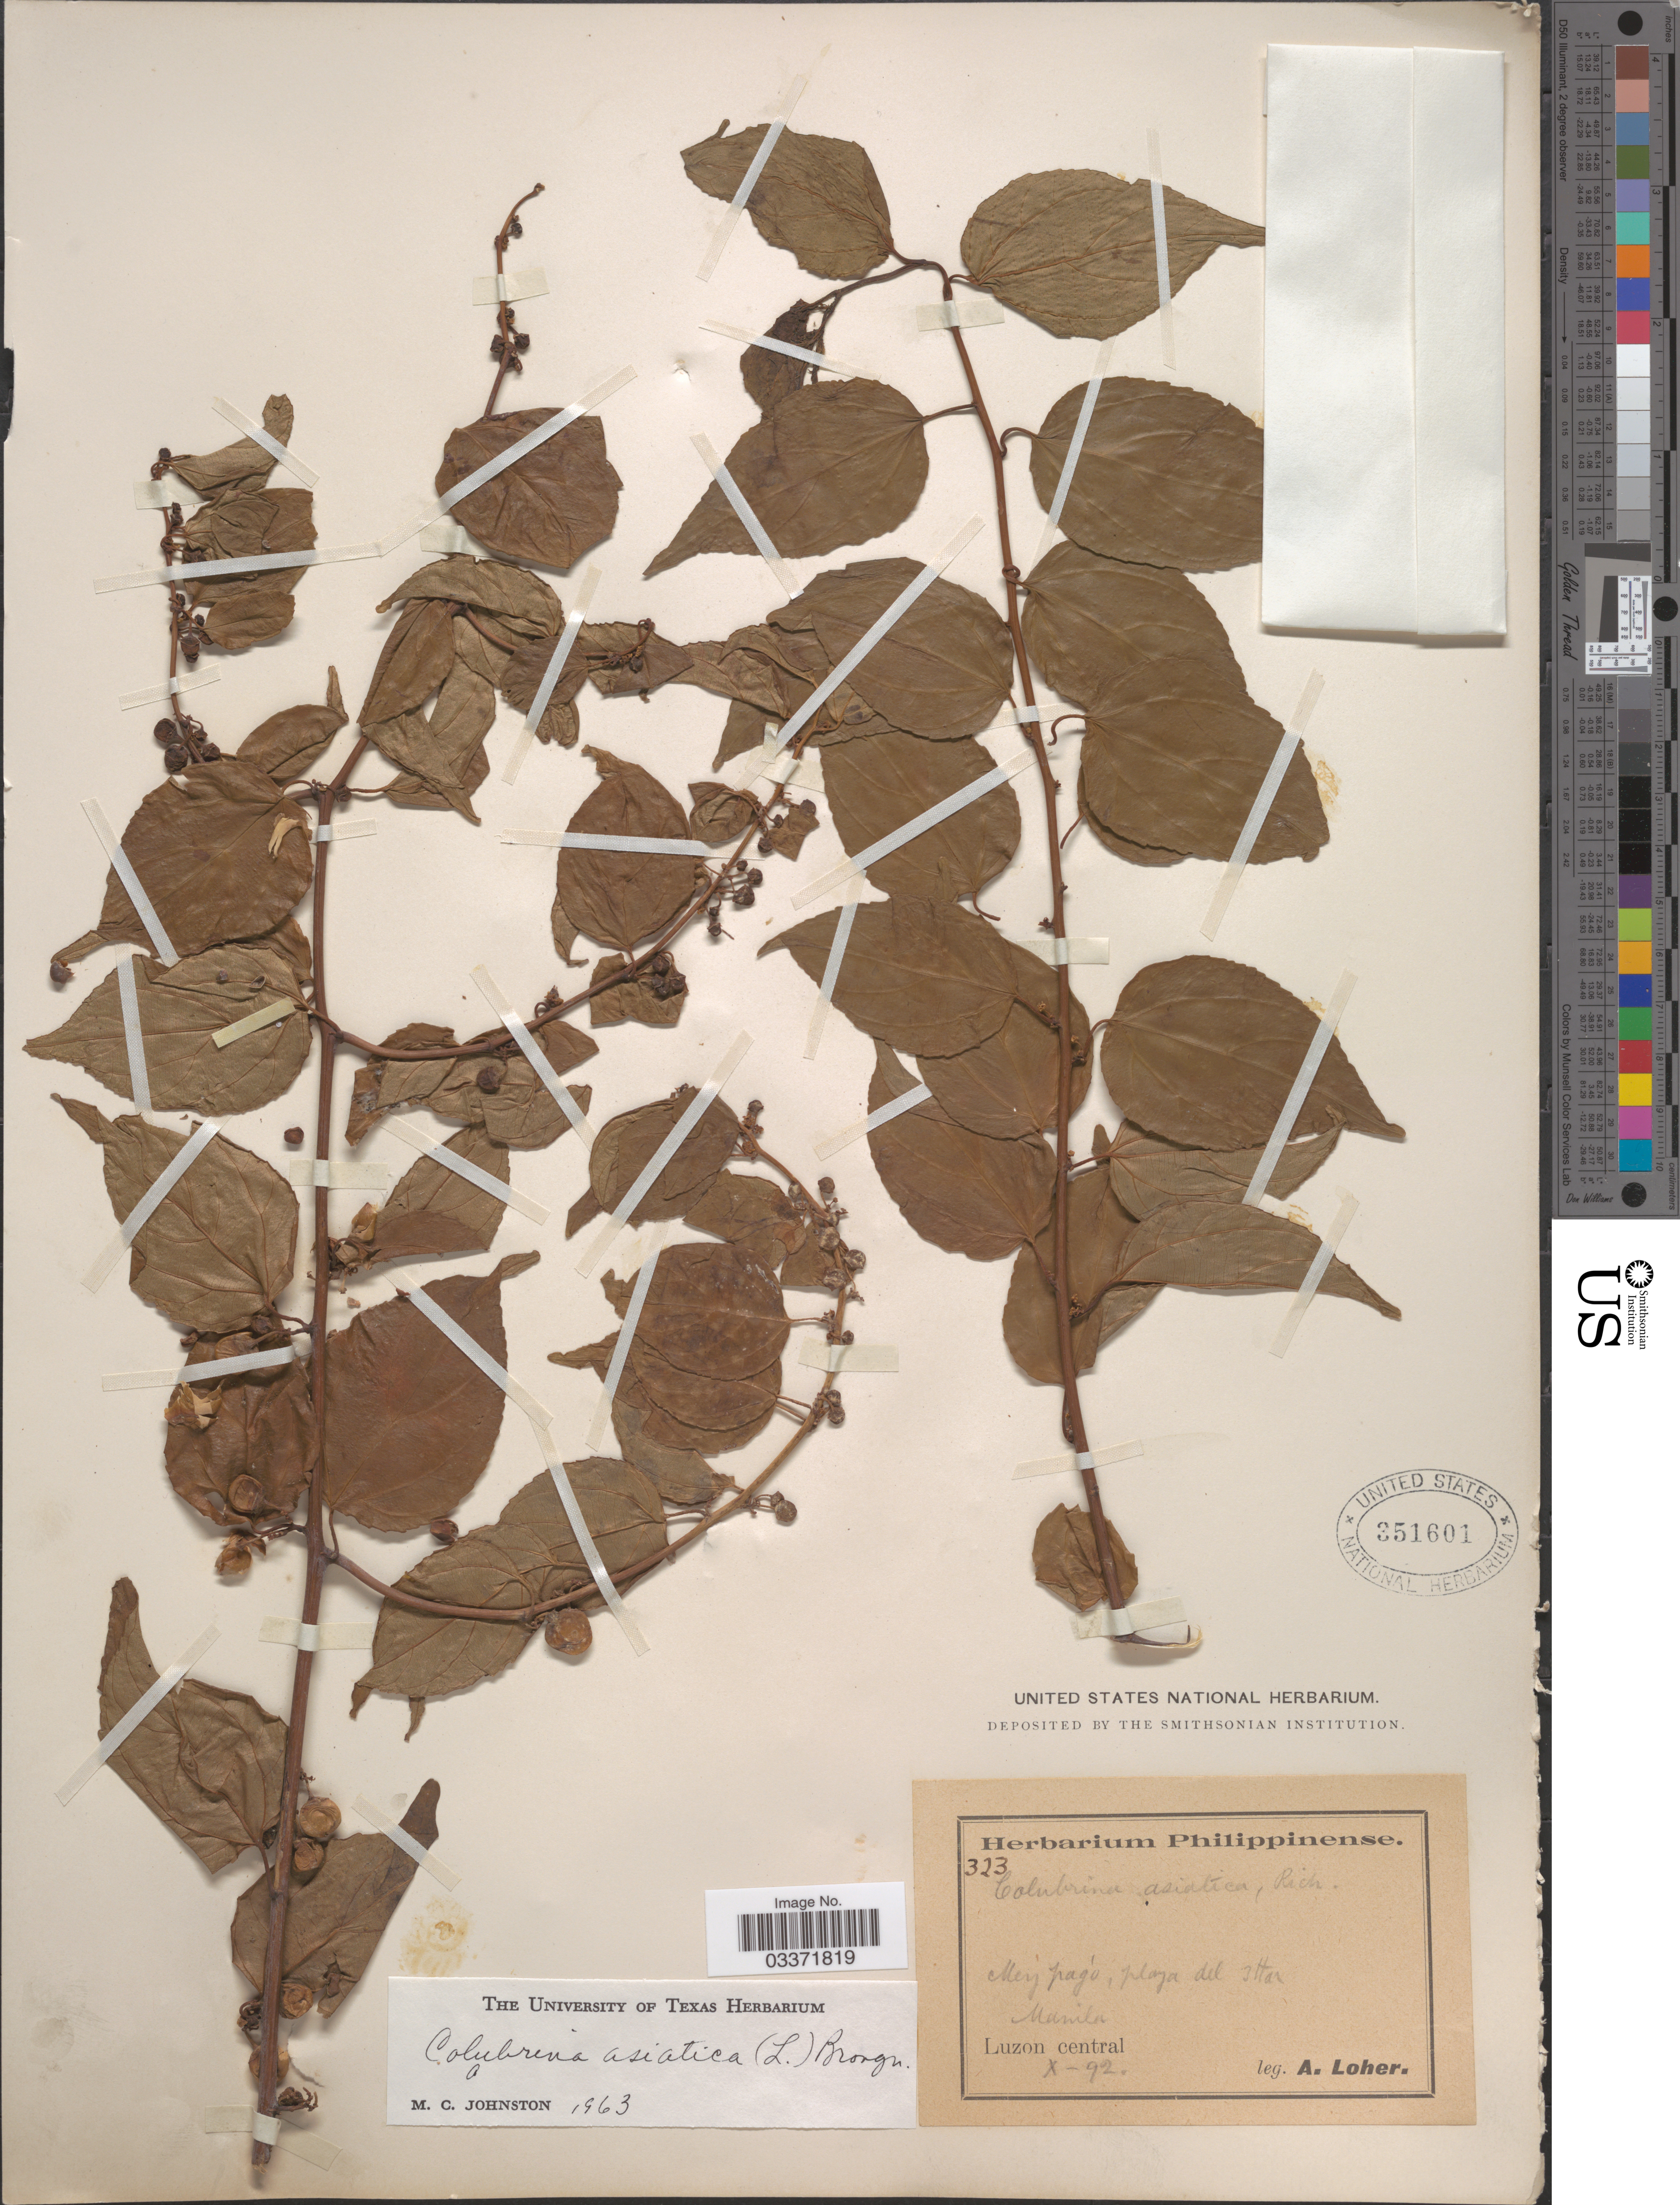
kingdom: Plantae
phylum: Tracheophyta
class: Magnoliopsida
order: Rosales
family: Rhamnaceae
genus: Colubrina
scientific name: Colubrina asiatica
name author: (L.) Brongn.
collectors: A. Loher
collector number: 323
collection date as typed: Transcribed d/m/y: /10/92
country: Philippines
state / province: Central Luzon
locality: Merj pagó, playa del [illegible text], Manila, Luzon central.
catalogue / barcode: US 351601